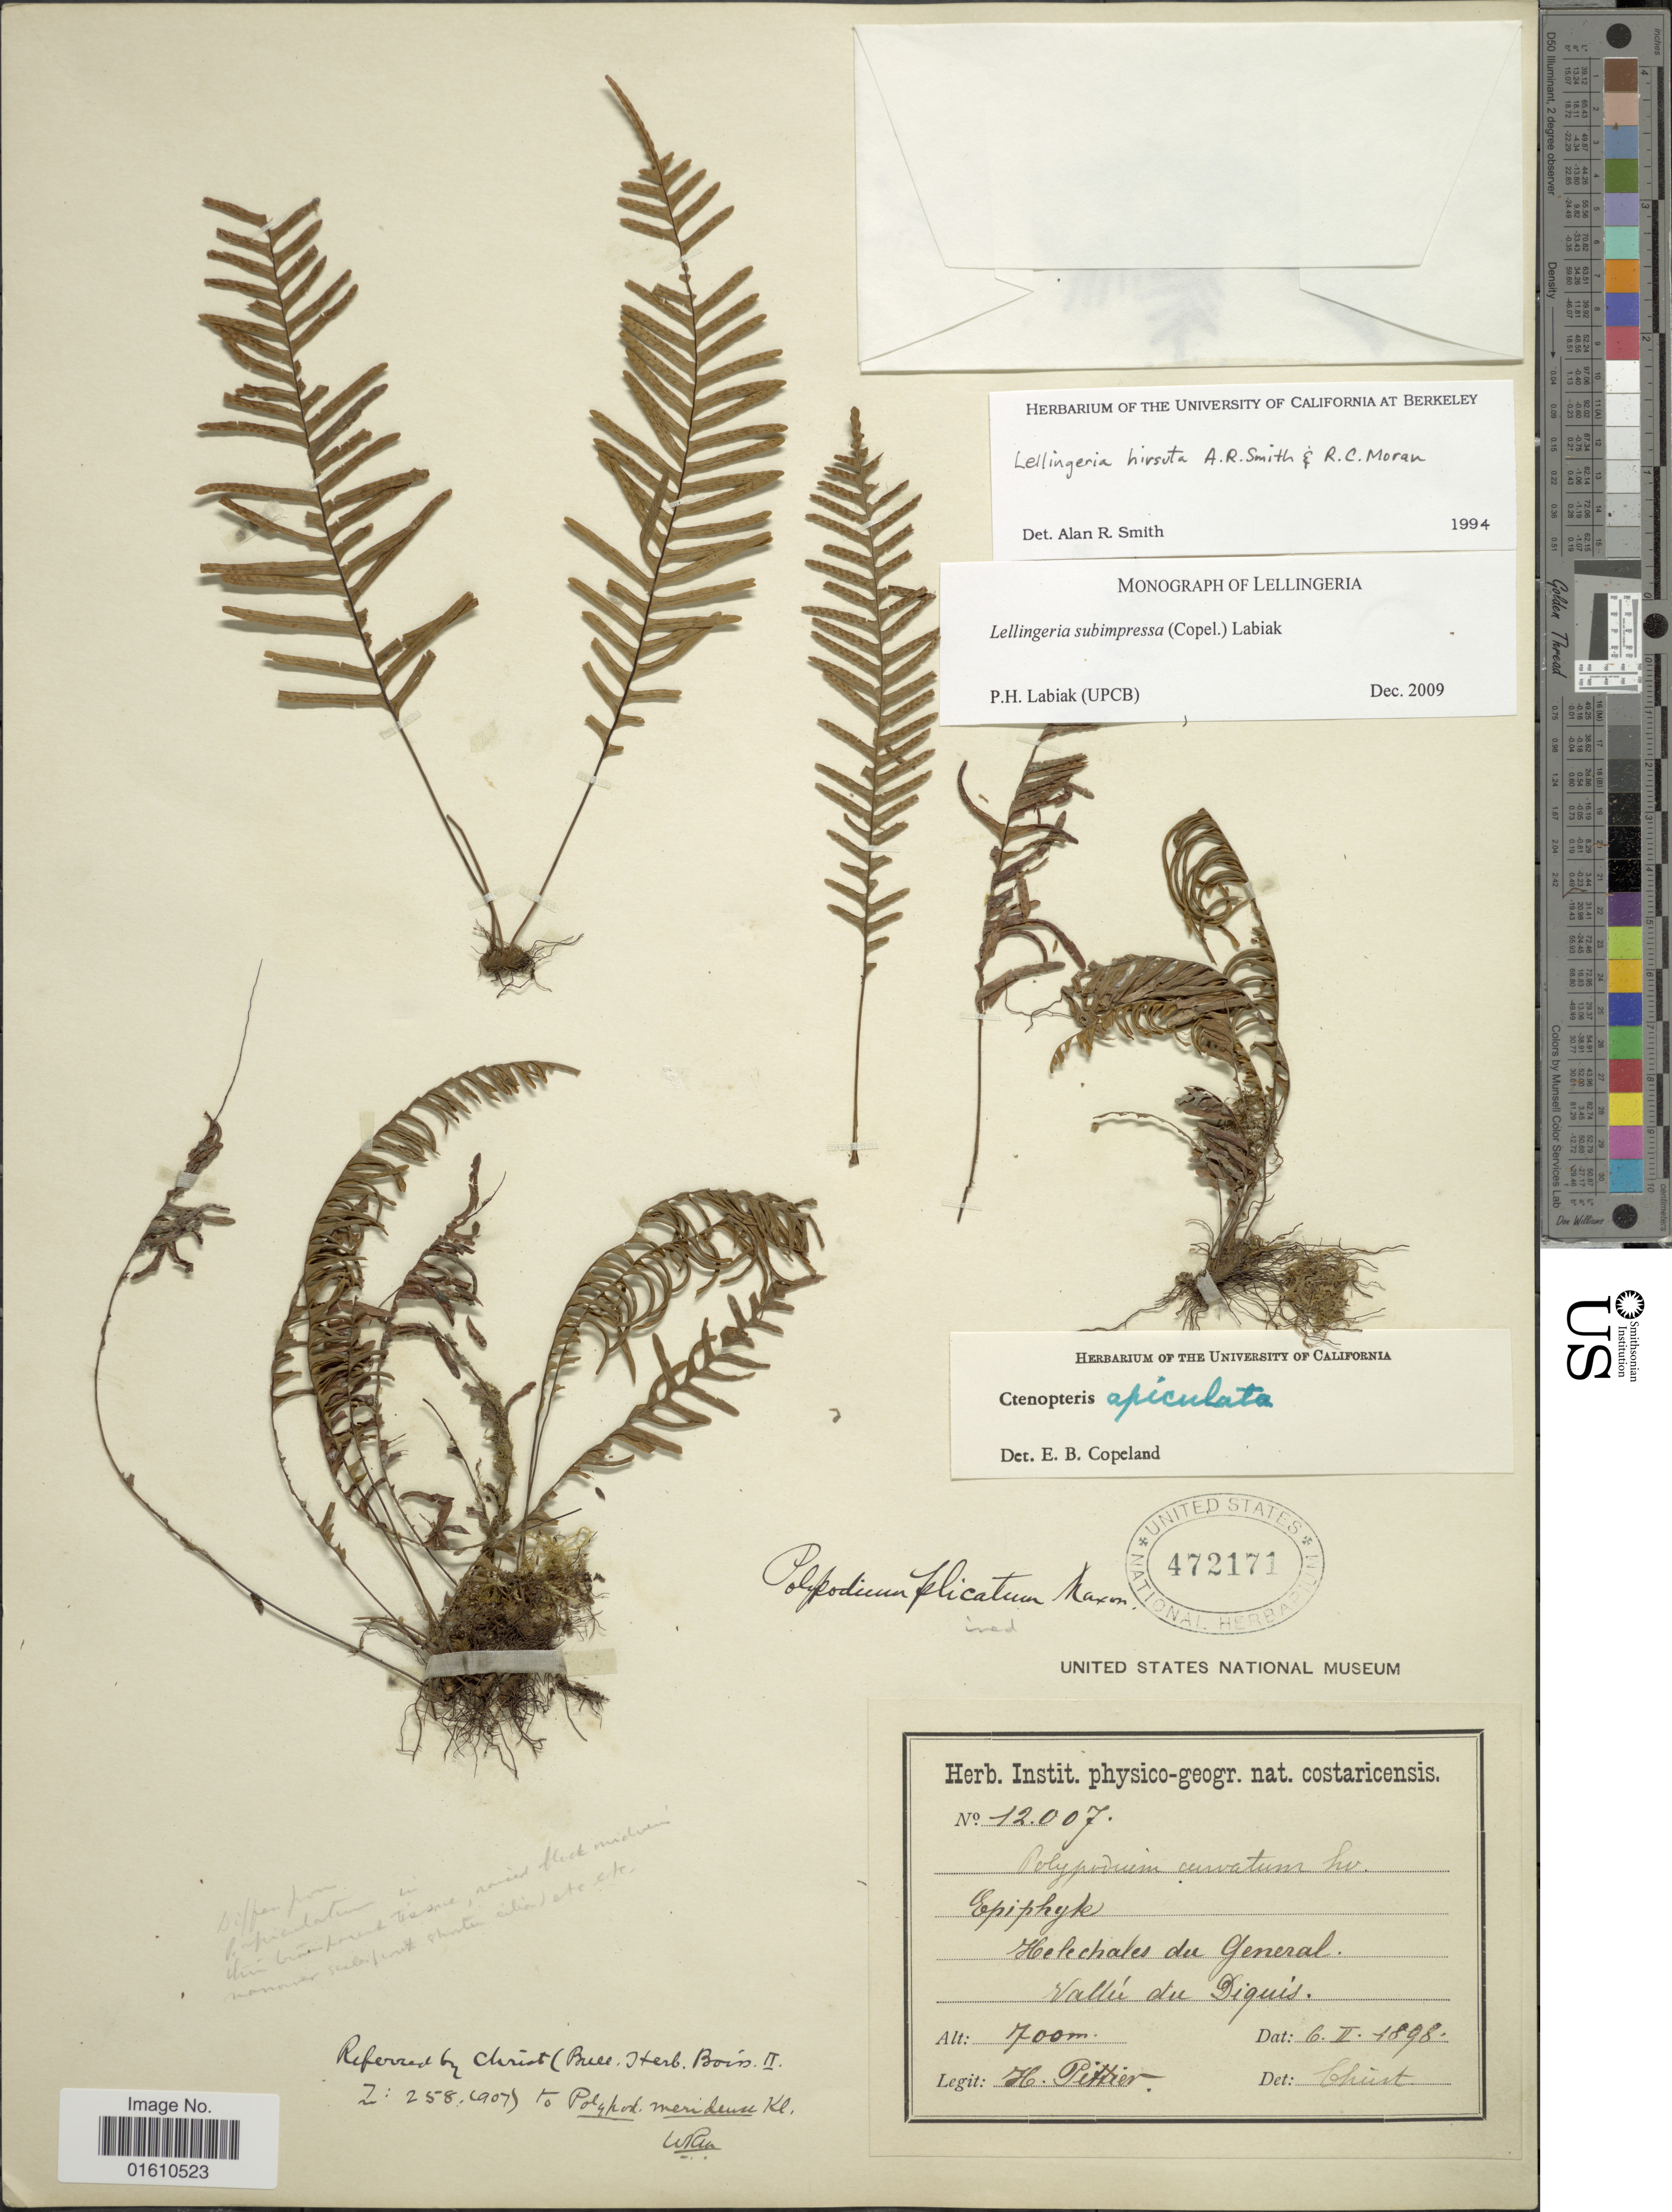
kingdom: Plantae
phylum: Tracheophyta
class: Polypodiopsida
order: Polypodiales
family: Polypodiaceae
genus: Lellingeria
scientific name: Lellingeria subimpressa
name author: (Copel.) Labiak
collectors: H. F. Pittier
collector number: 12007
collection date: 1898-02-06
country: Costa Rica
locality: Costaricenses, Helechas du general, Vallee du Diguis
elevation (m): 700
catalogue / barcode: US 472171